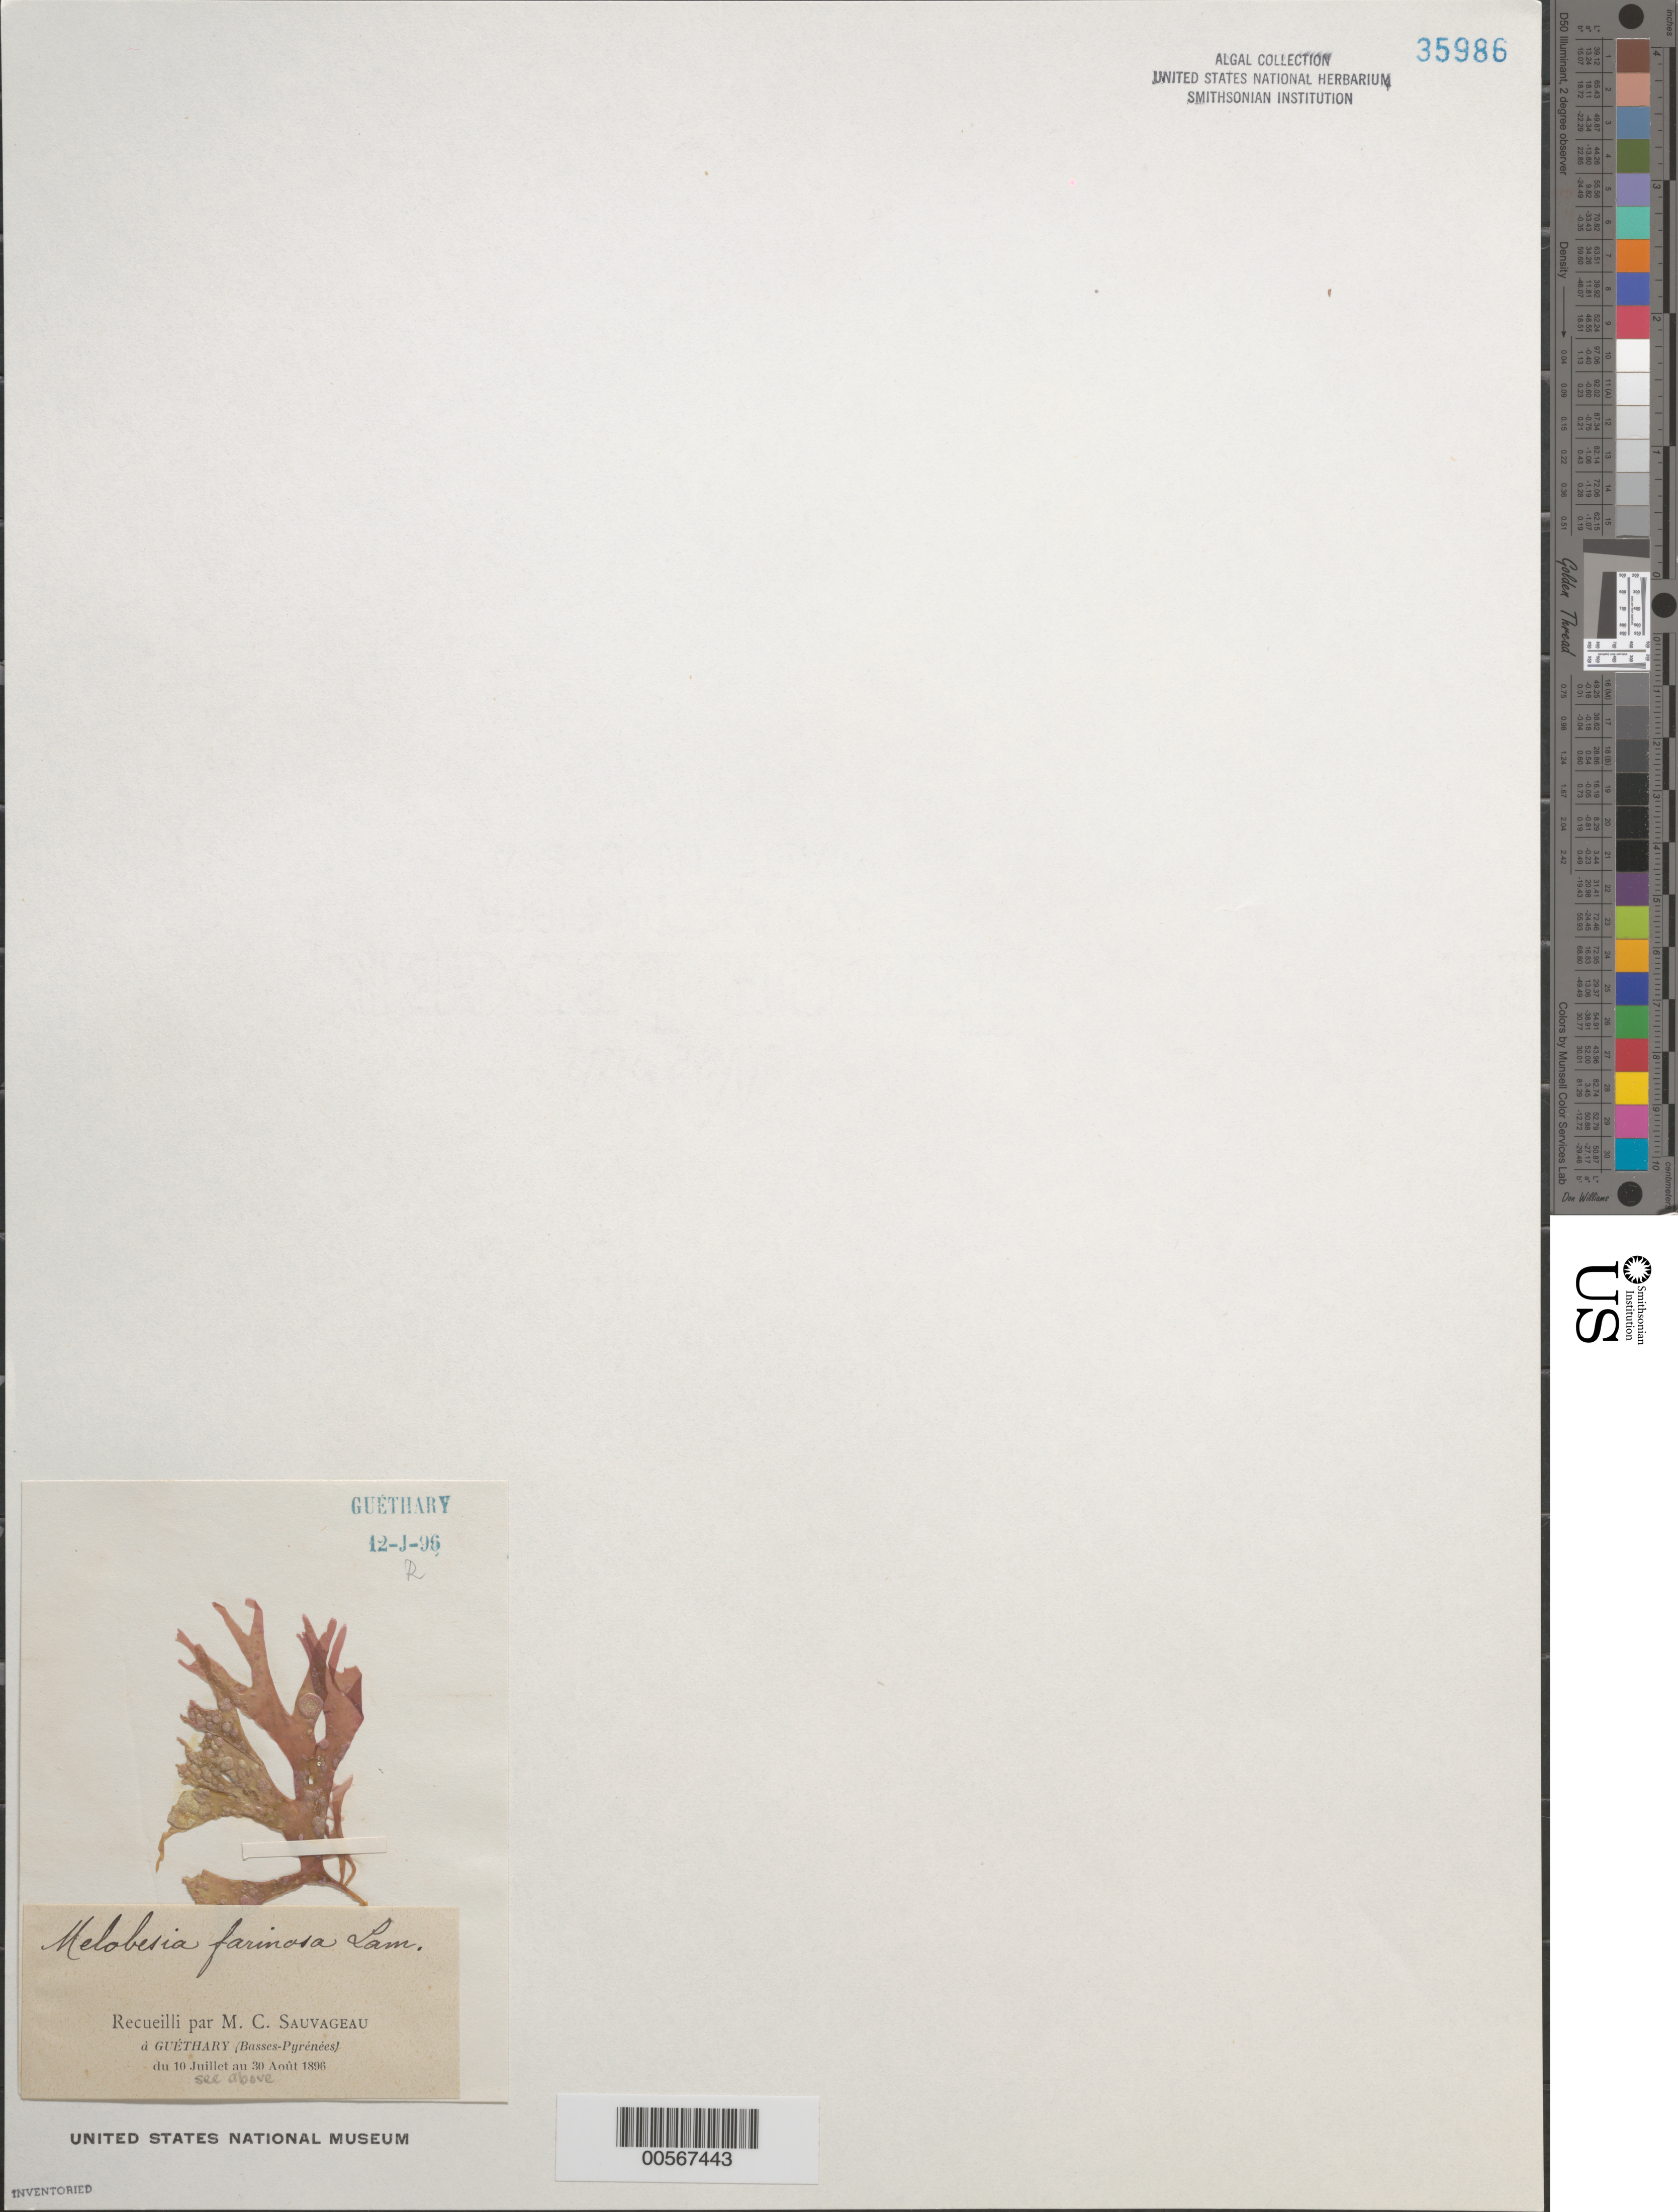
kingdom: Plantae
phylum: Rhodophyta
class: Florideophyceae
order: Corallinales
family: Hydrolithaceae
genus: Hydrolithon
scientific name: Hydrolithon farinosum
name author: (J.V.Lamouroux) Penrose & Y.M. Chamb.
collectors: C. F. Sauvageau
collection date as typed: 12 Jul 1896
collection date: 1896-07-12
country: France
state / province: Nouvelle-Aquitaine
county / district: Pyrénées-Atlantiques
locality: Guethary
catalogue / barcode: US 35986